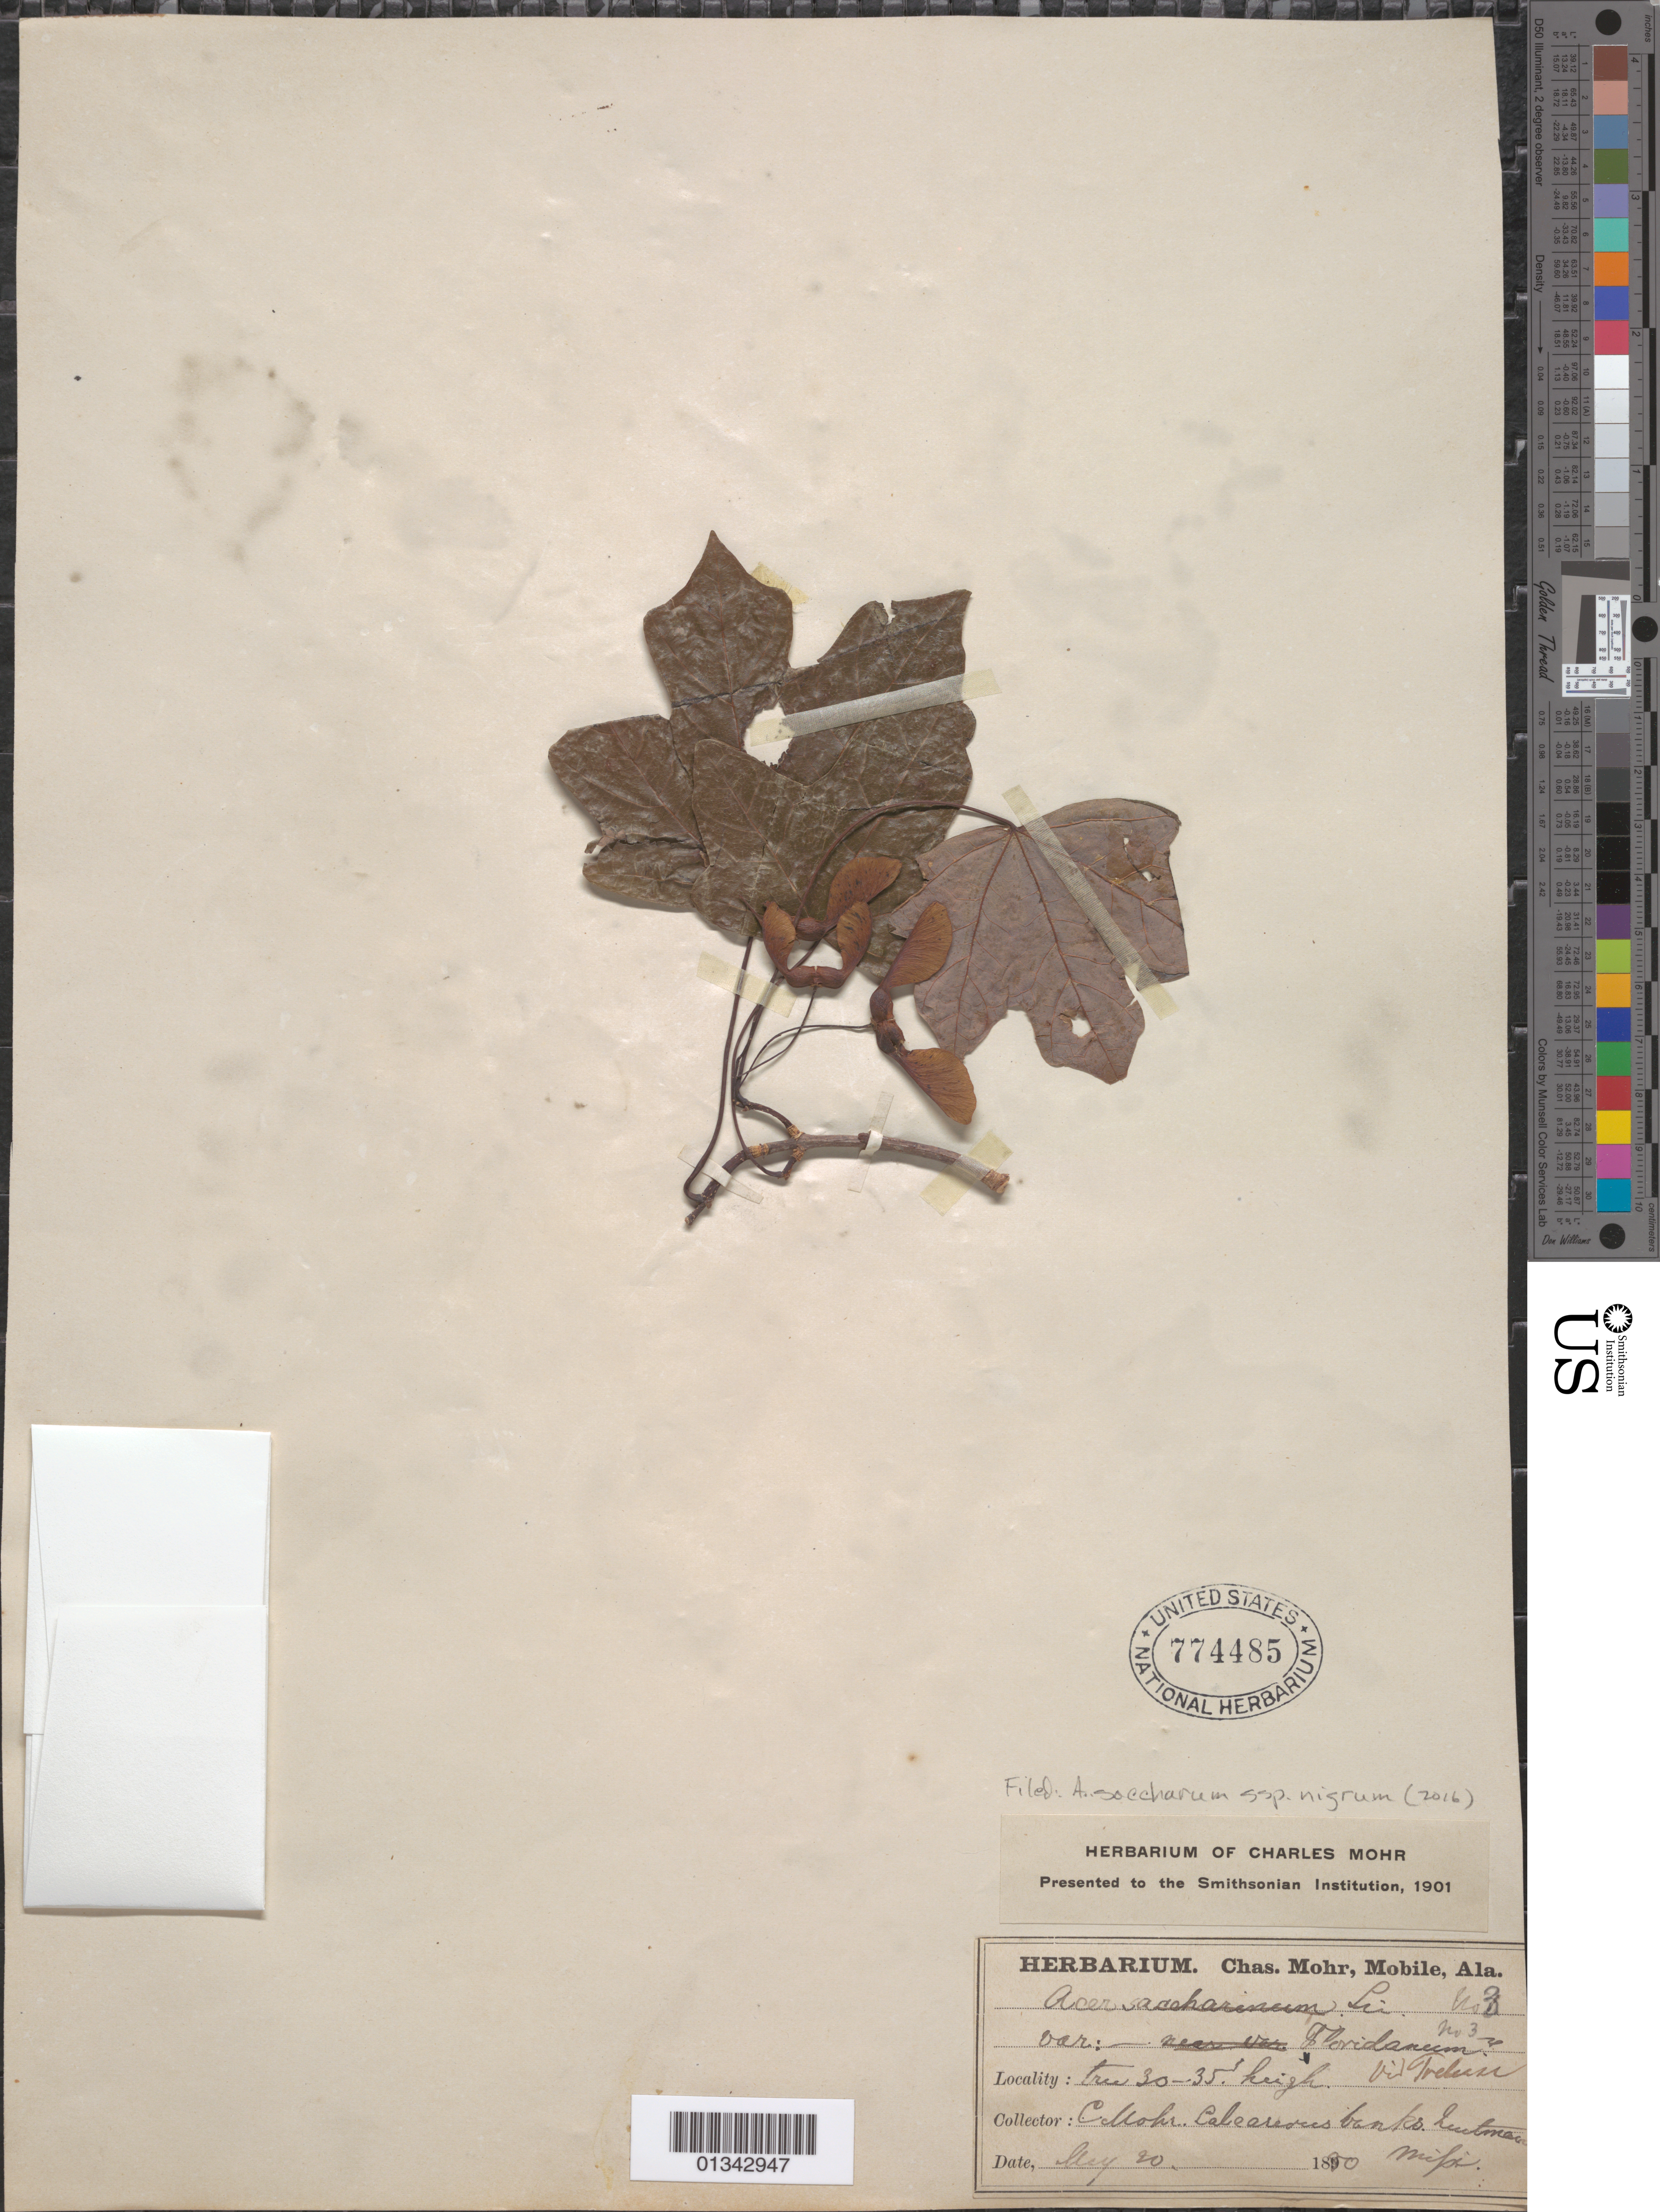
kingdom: Plantae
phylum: Tracheophyta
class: Magnoliopsida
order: Sapindales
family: Sapindaceae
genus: Acer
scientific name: Acer saccharum subsp. nigrum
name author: (F. Michx.) Desmarais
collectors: C. T. Mohr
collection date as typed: Aug 20 18[?]0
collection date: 1880-08-20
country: United States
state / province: Alabama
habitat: Calcareous banks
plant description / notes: State could be Mississippi?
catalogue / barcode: US 774485